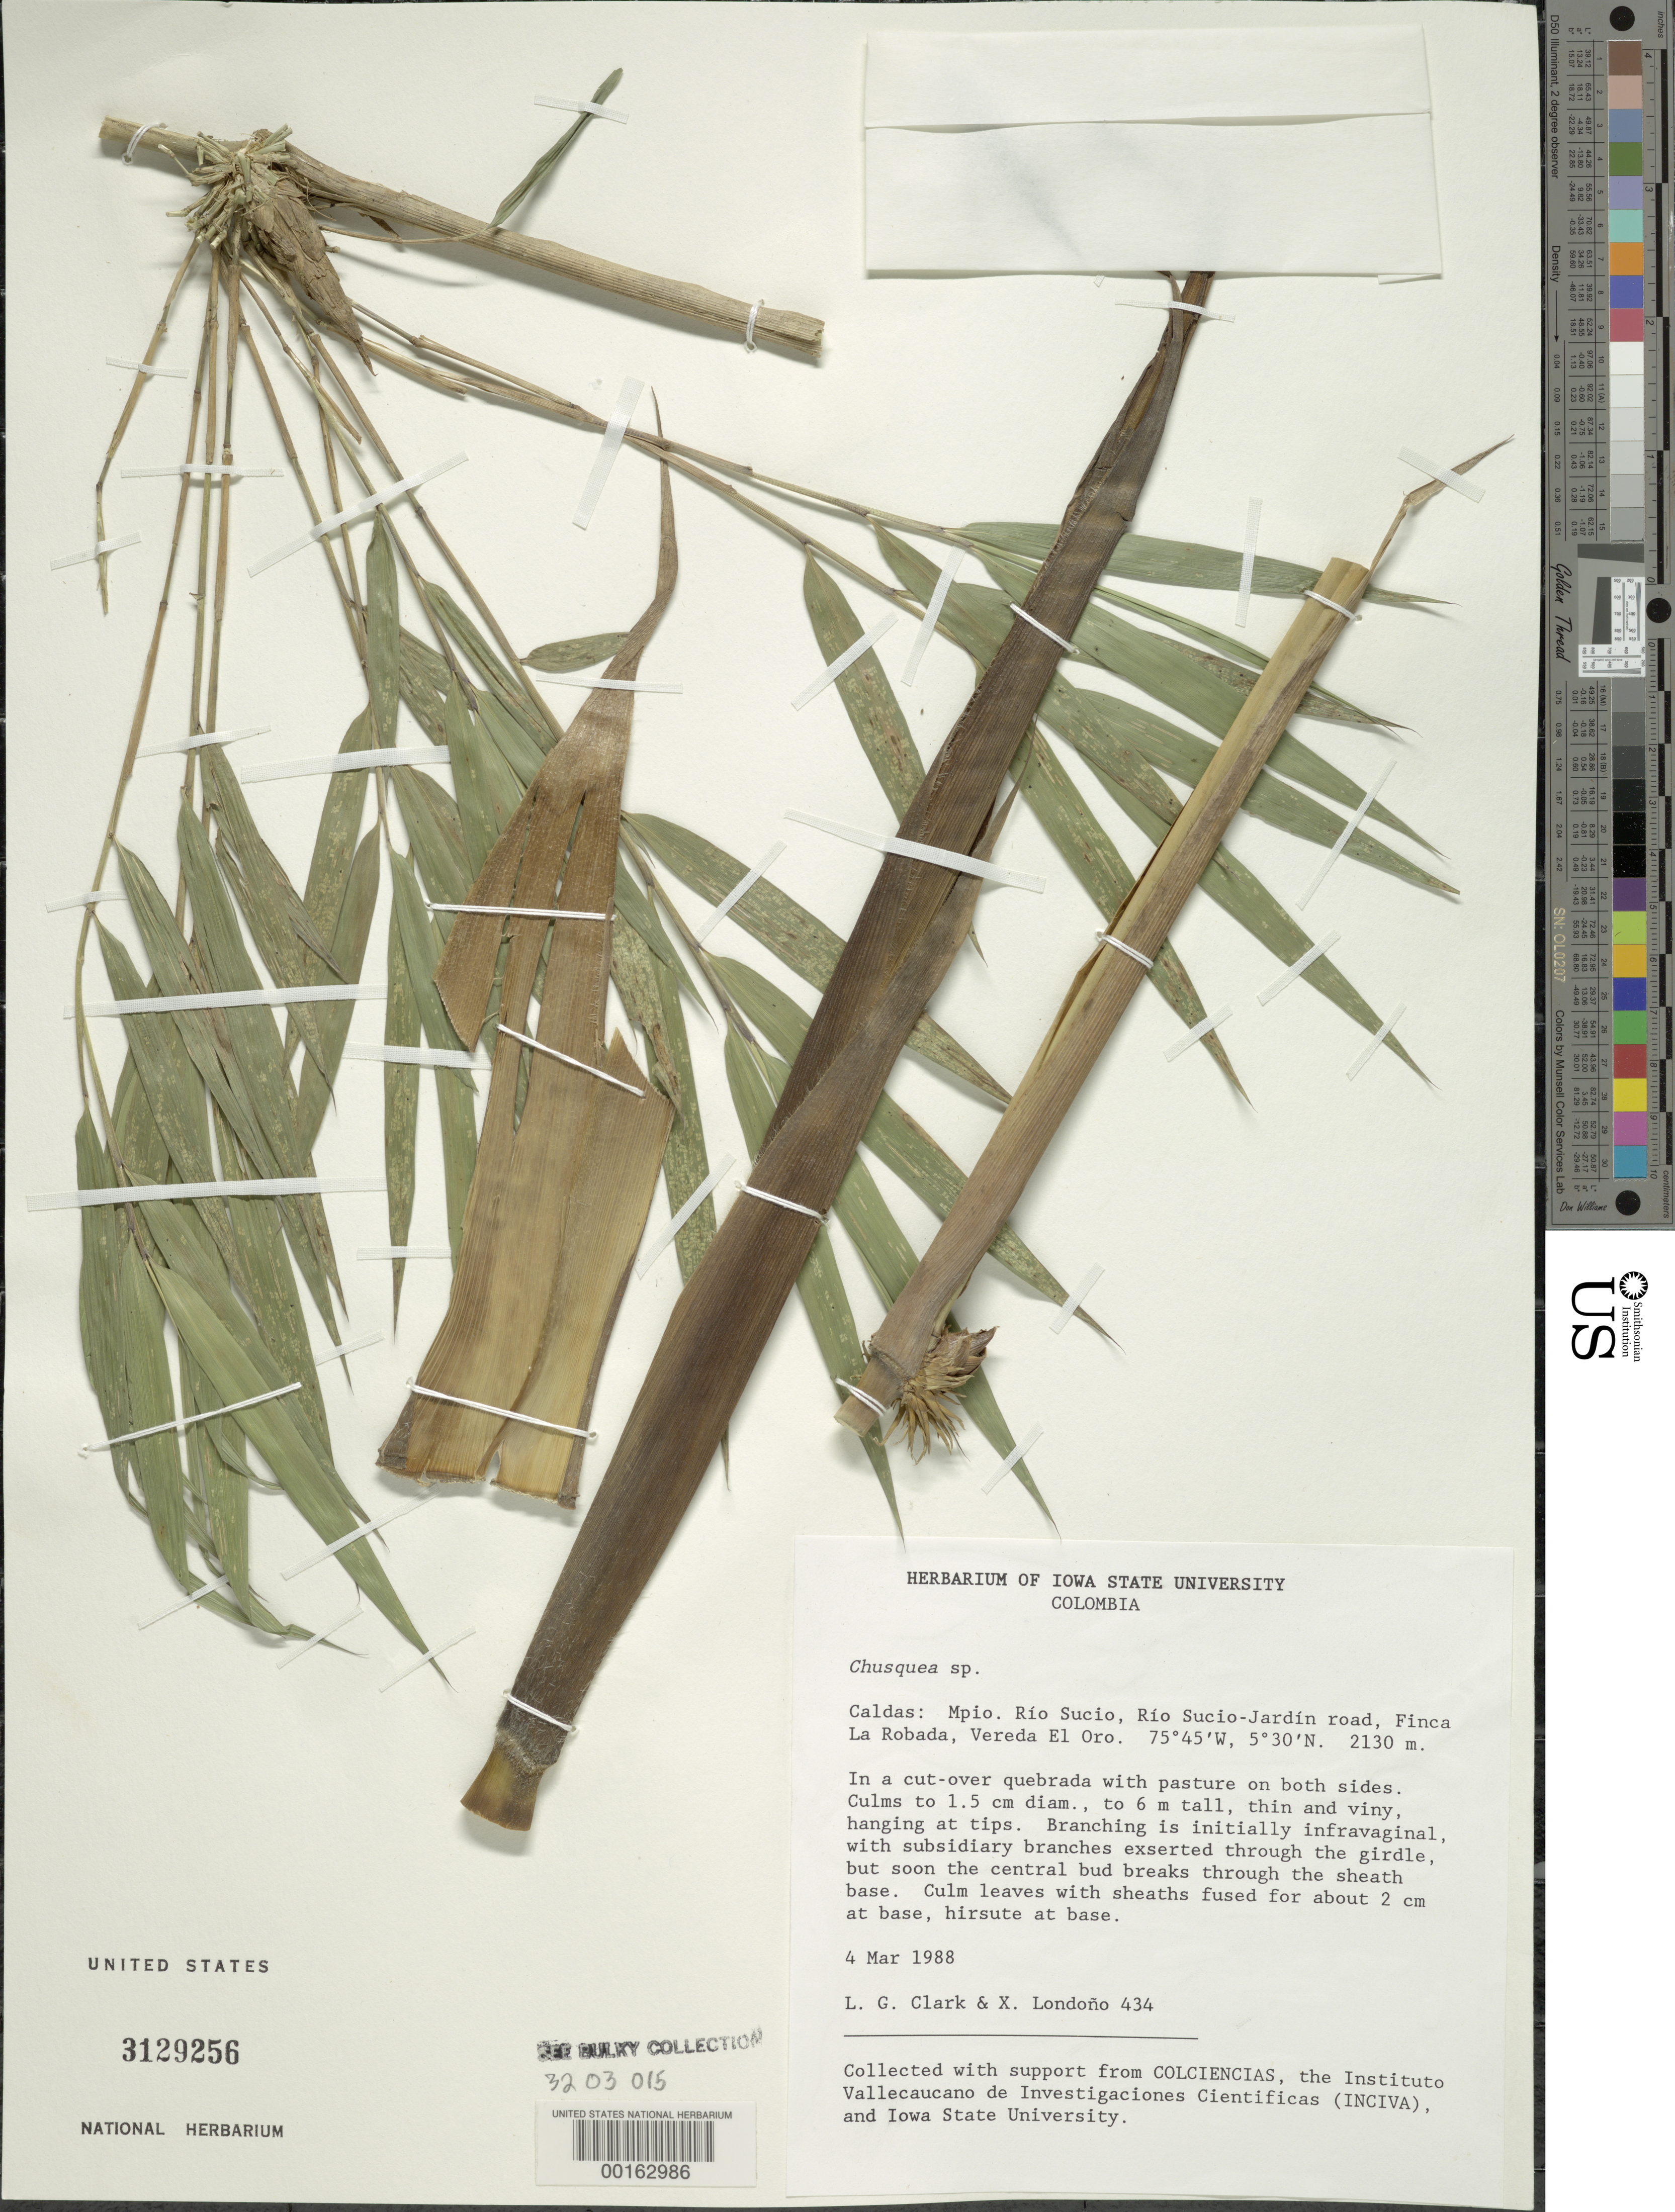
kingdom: Plantae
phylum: Tracheophyta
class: Liliopsida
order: Poales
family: Poaceae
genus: Chusquea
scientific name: Chusquea sp.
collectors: L. G. Clark & X. Londoño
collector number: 434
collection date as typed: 04 Mar 1988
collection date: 1988-03-04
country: Colombia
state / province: Caldas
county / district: Ríosucio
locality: Mun. Rio Sucio, along the Rio Sucio-Jardin road, Finca la Robada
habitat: In a cut-over quebrada with pasture on both sides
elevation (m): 2130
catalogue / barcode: US 3129256